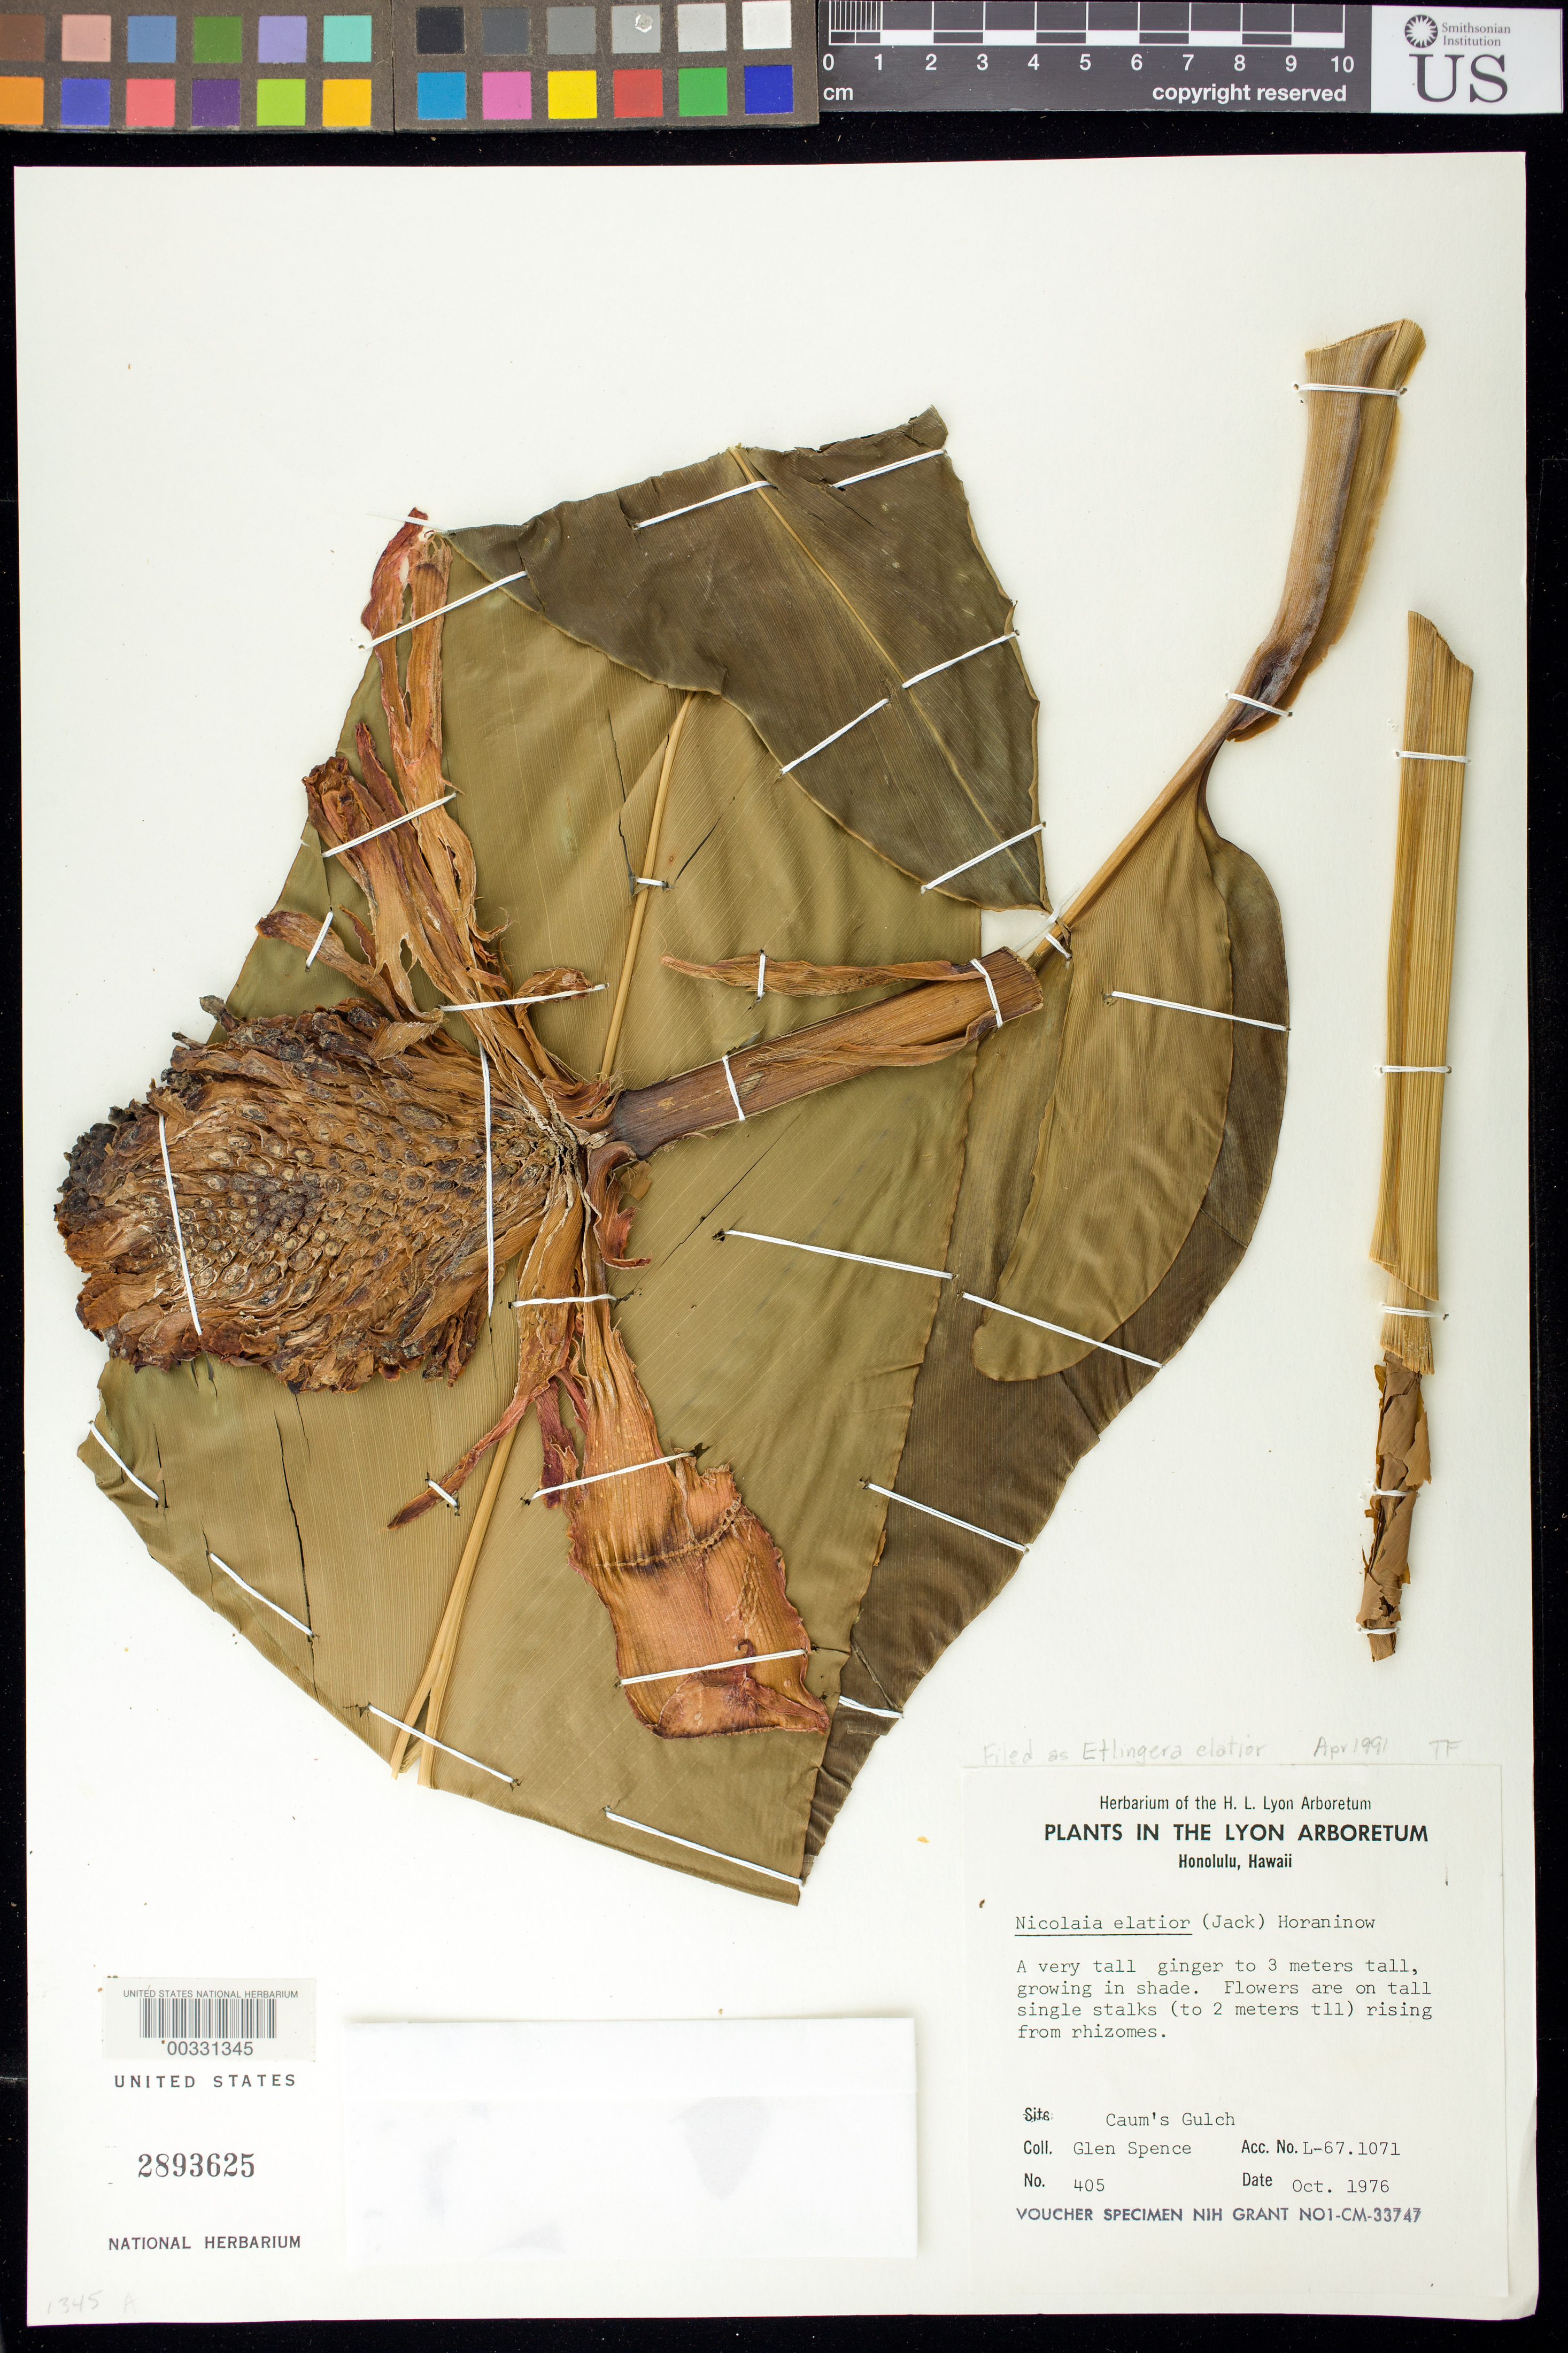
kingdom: Plantae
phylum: Tracheophyta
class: Liliopsida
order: Zingiberales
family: Zingiberaceae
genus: Etlingera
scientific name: Etlingera elatior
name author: (Jack) R.M. Sm.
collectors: G. Spence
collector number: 405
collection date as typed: Oct 1976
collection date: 1976-10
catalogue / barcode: US 2893625